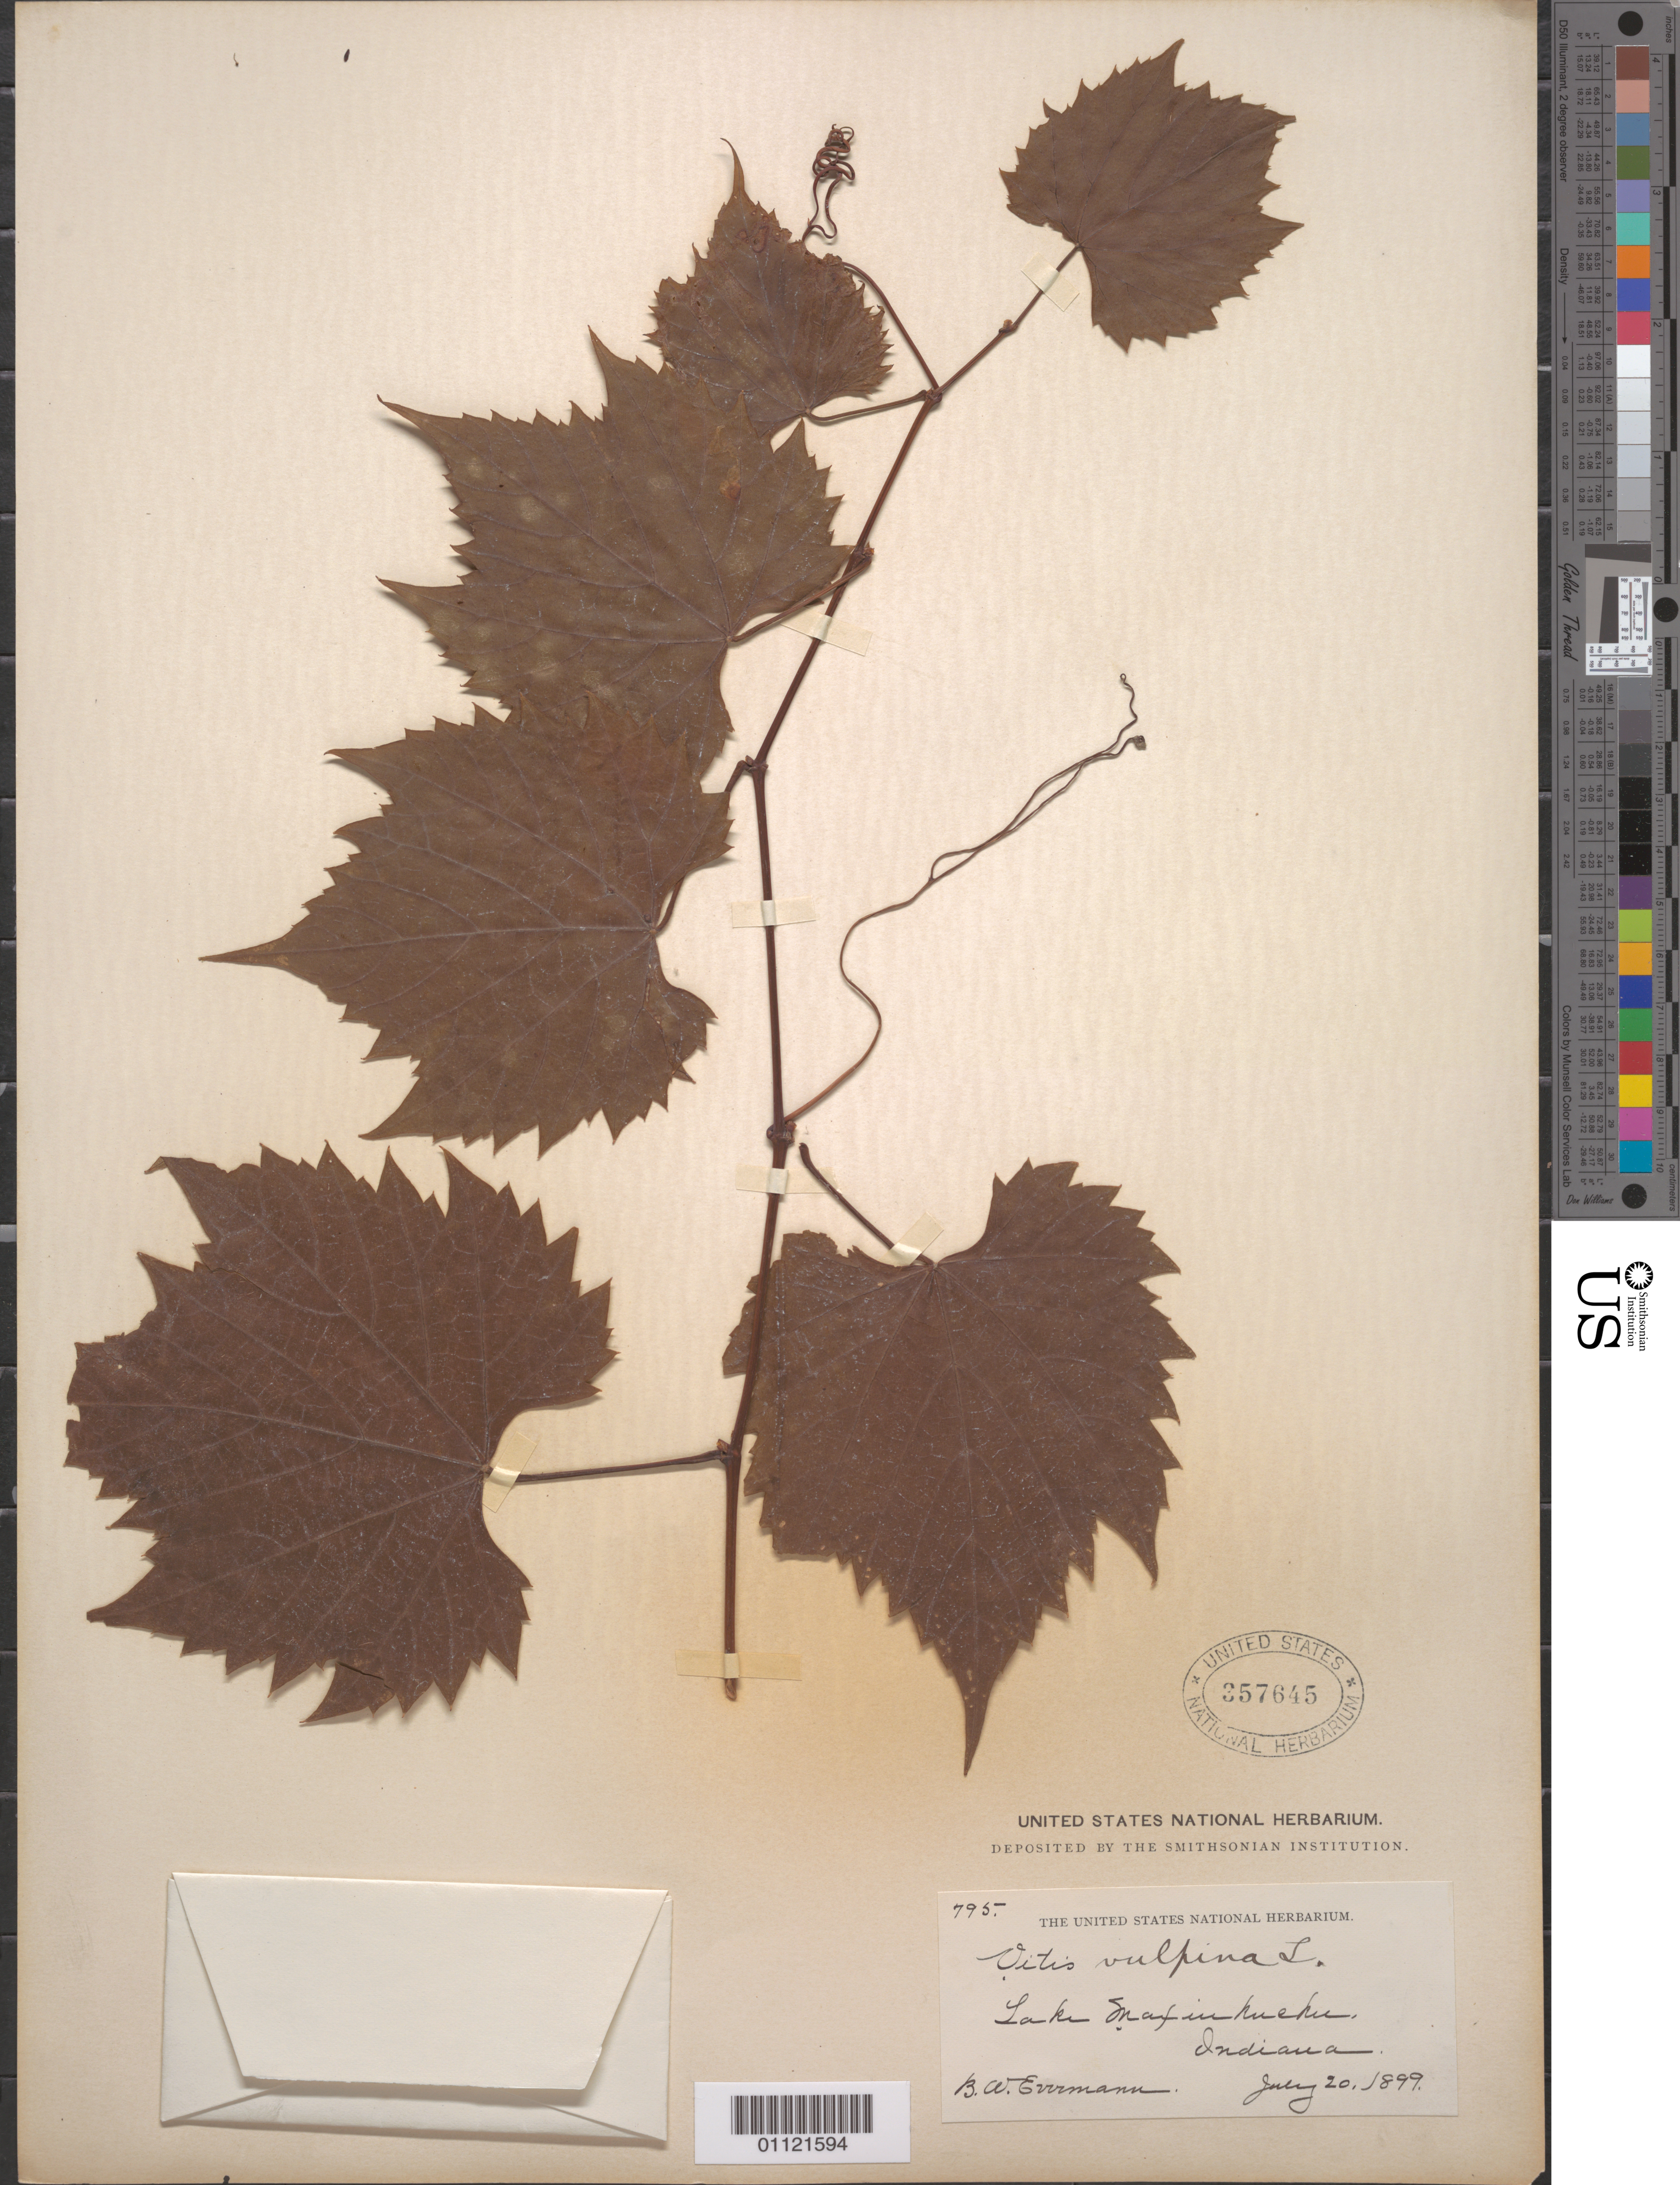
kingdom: Plantae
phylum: Tracheophyta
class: Magnoliopsida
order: Vitales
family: Vitaceae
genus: Vitis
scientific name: Vitis vulpina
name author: L.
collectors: B. W. Evermann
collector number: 795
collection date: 1899-07-20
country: United States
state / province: Indiana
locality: Lake Maxinkuckee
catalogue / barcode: US 357645